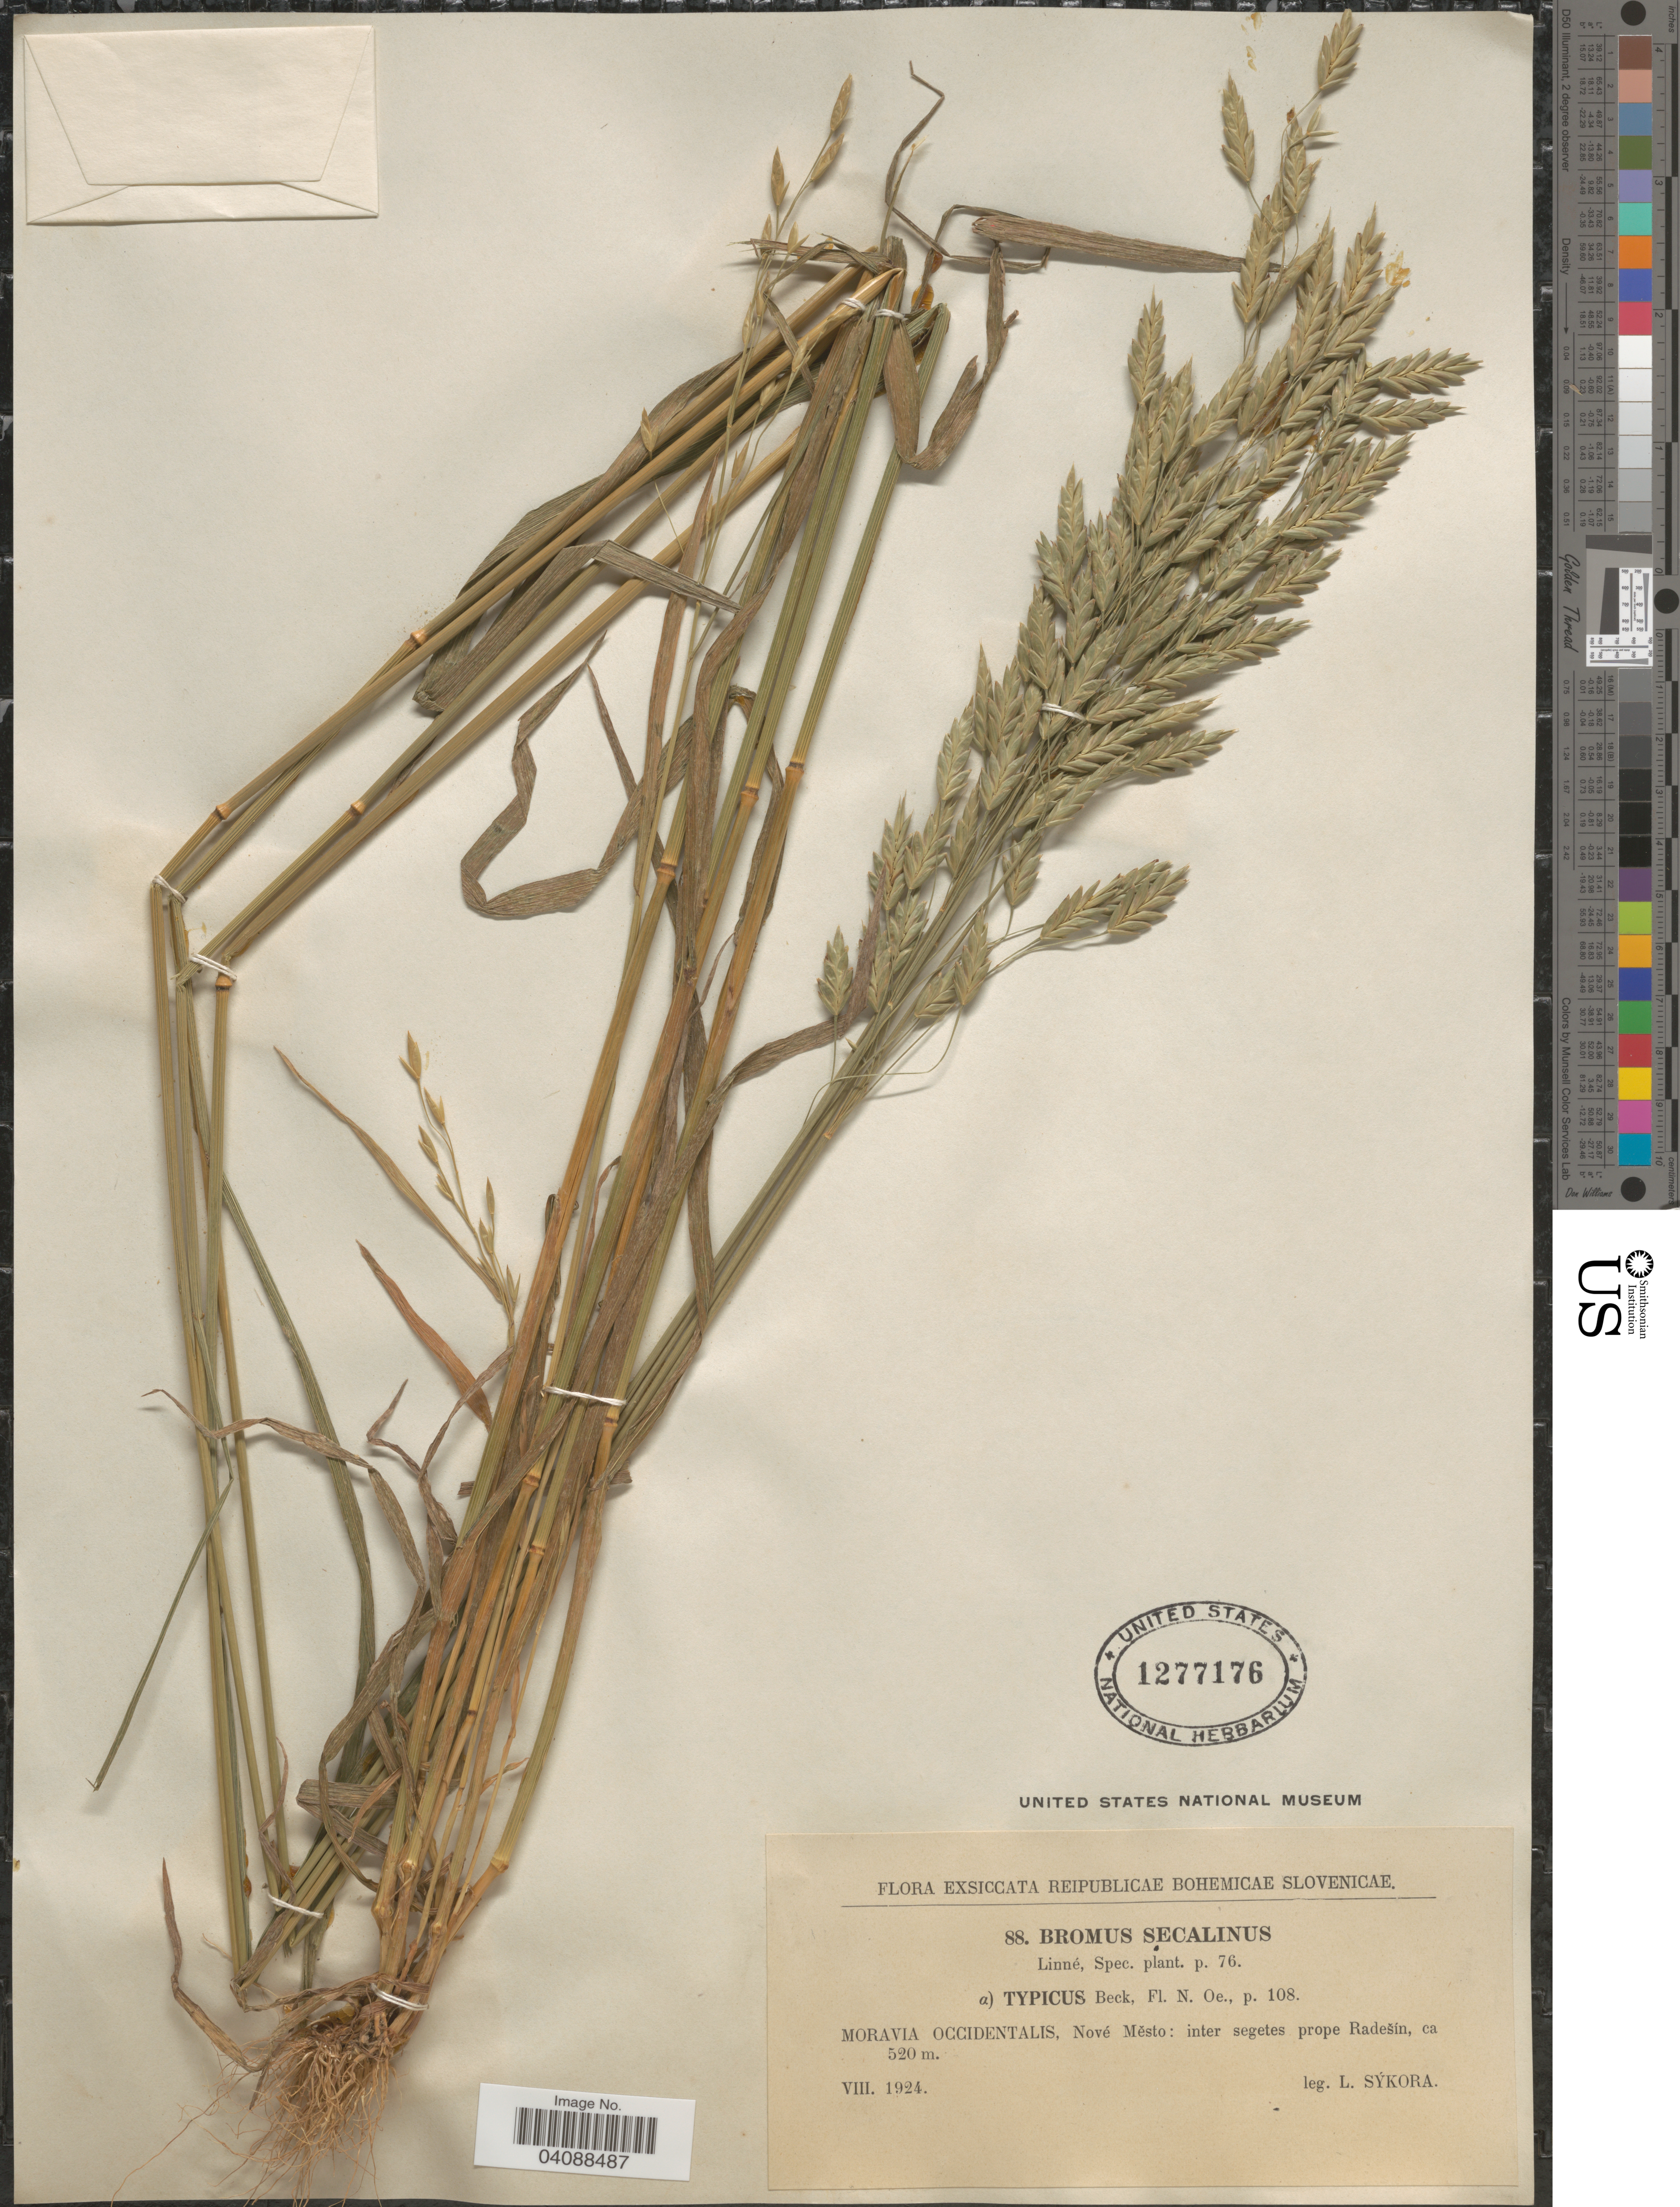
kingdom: Plantae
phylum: Tracheophyta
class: Liliopsida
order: Poales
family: Poaceae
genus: Bromus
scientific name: Bromus secalinus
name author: L.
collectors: L. Sykora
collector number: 88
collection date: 1924-08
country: Czechia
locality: Moravia Occidentalis, Nové Mĕsto: inter segetes prope Radešín.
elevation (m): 520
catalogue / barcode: US 1277176